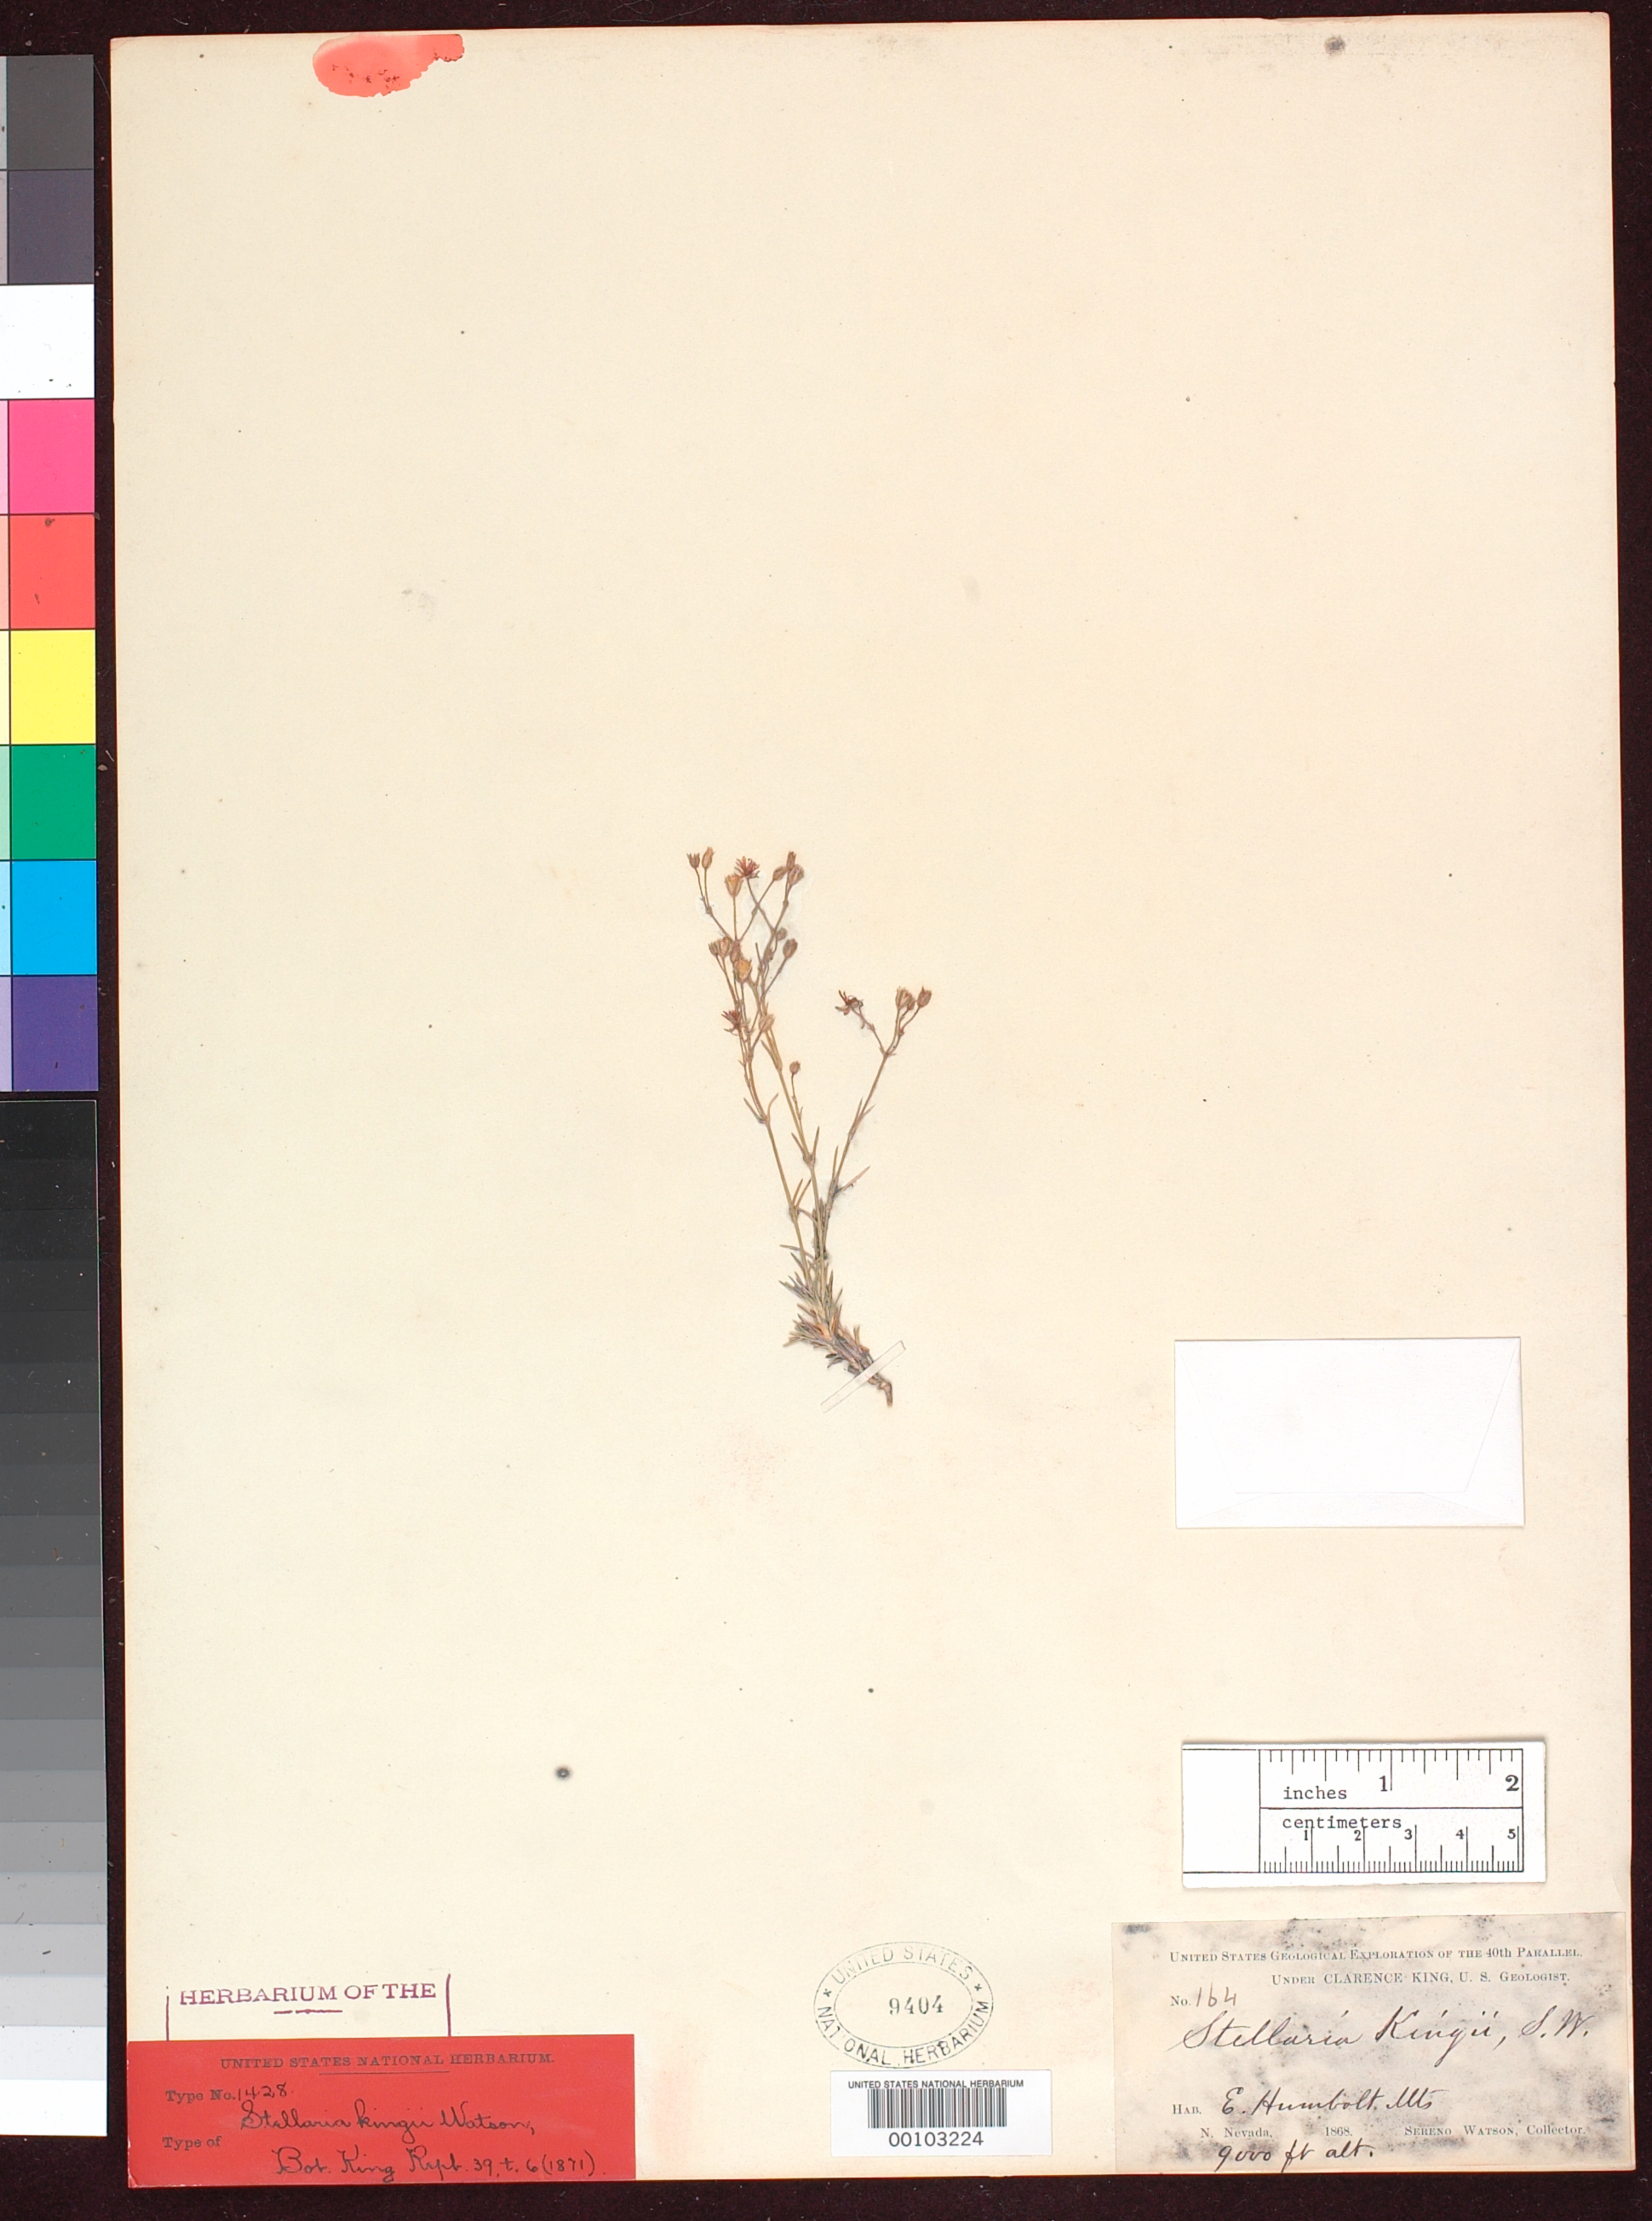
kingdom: Plantae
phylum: Tracheophyta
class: Magnoliopsida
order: Caryophyllales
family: Caryophyllaceae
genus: Stellaria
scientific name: Stellaria kingii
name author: S. Watson in C. King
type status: Isotype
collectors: S. Watson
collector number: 164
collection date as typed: Jul 1868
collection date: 1868-07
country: United States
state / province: Nevada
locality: East Humboldt Mtns.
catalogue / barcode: US 9404